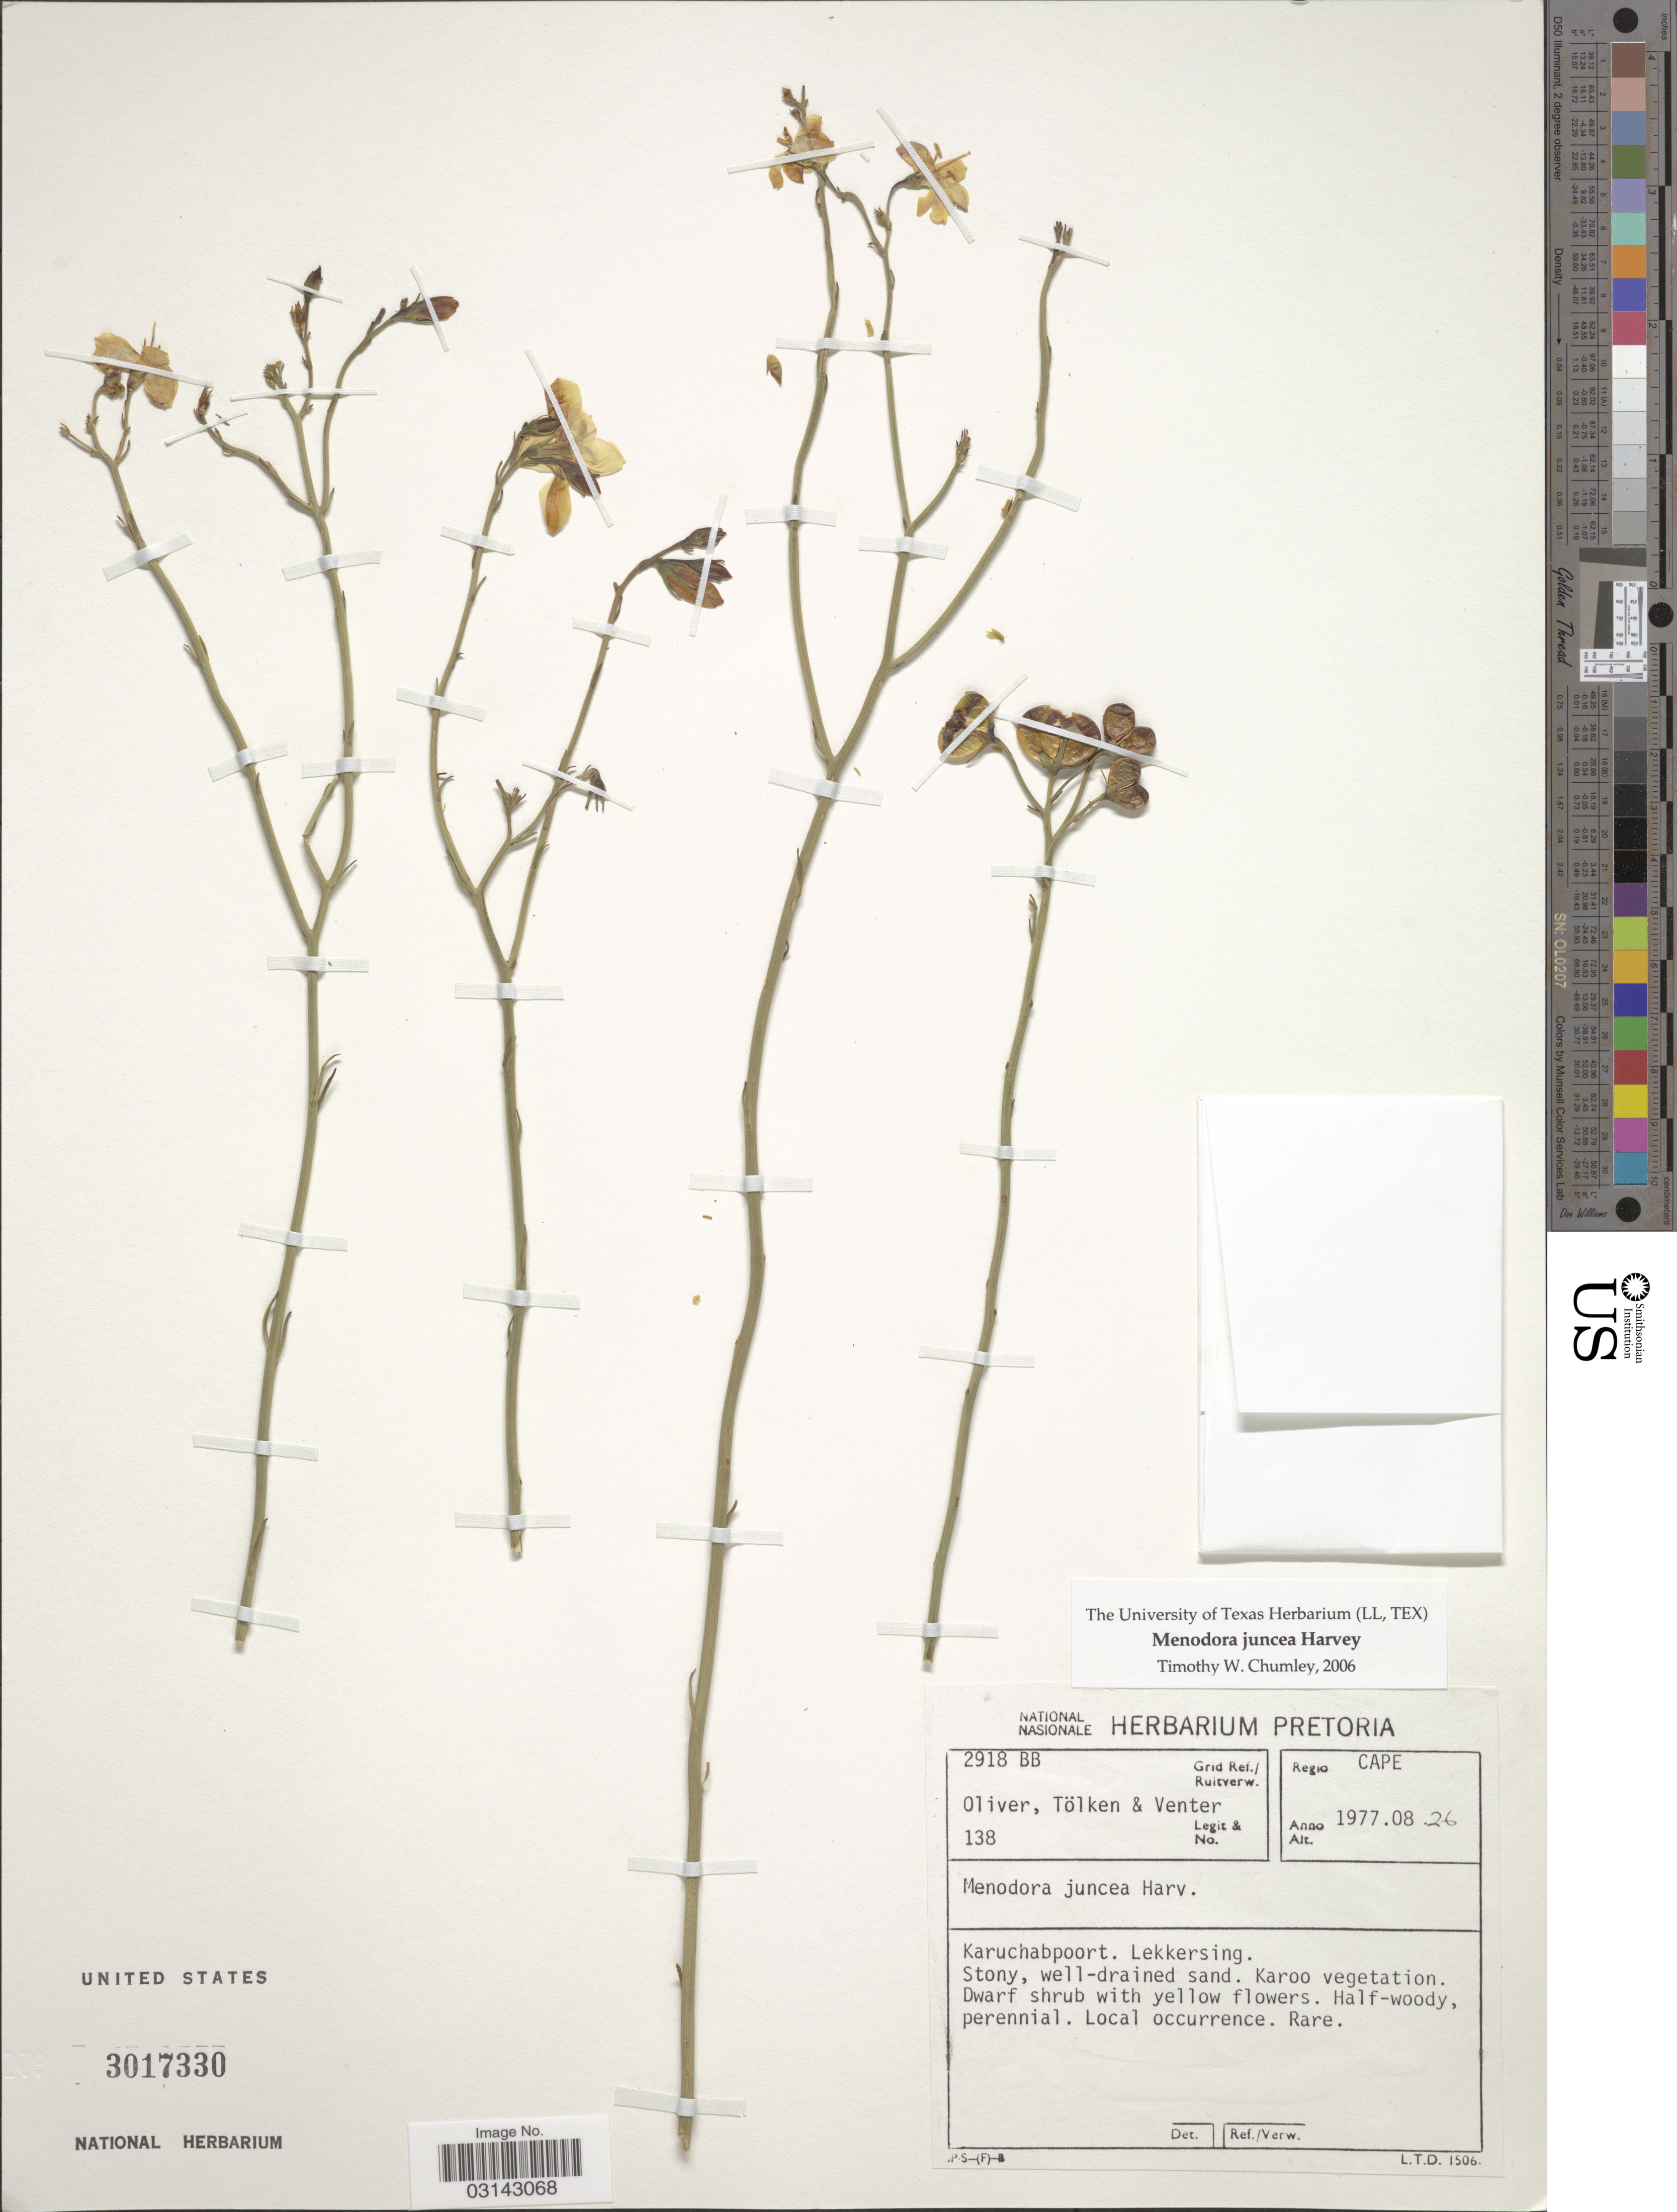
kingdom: Plantae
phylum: Tracheophyta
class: Magnoliopsida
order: Lamiales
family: Oleaceae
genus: Menodora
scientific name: Menodora juncea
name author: Harv.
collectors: Oliver, --, Tolken & -. Venter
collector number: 138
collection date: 1977-08-26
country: South Africa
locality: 2918 BB. Grif Ref./ Ruitverw. Regio Cape. Karuchabpoort. Lekkersing.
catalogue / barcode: US 3017330